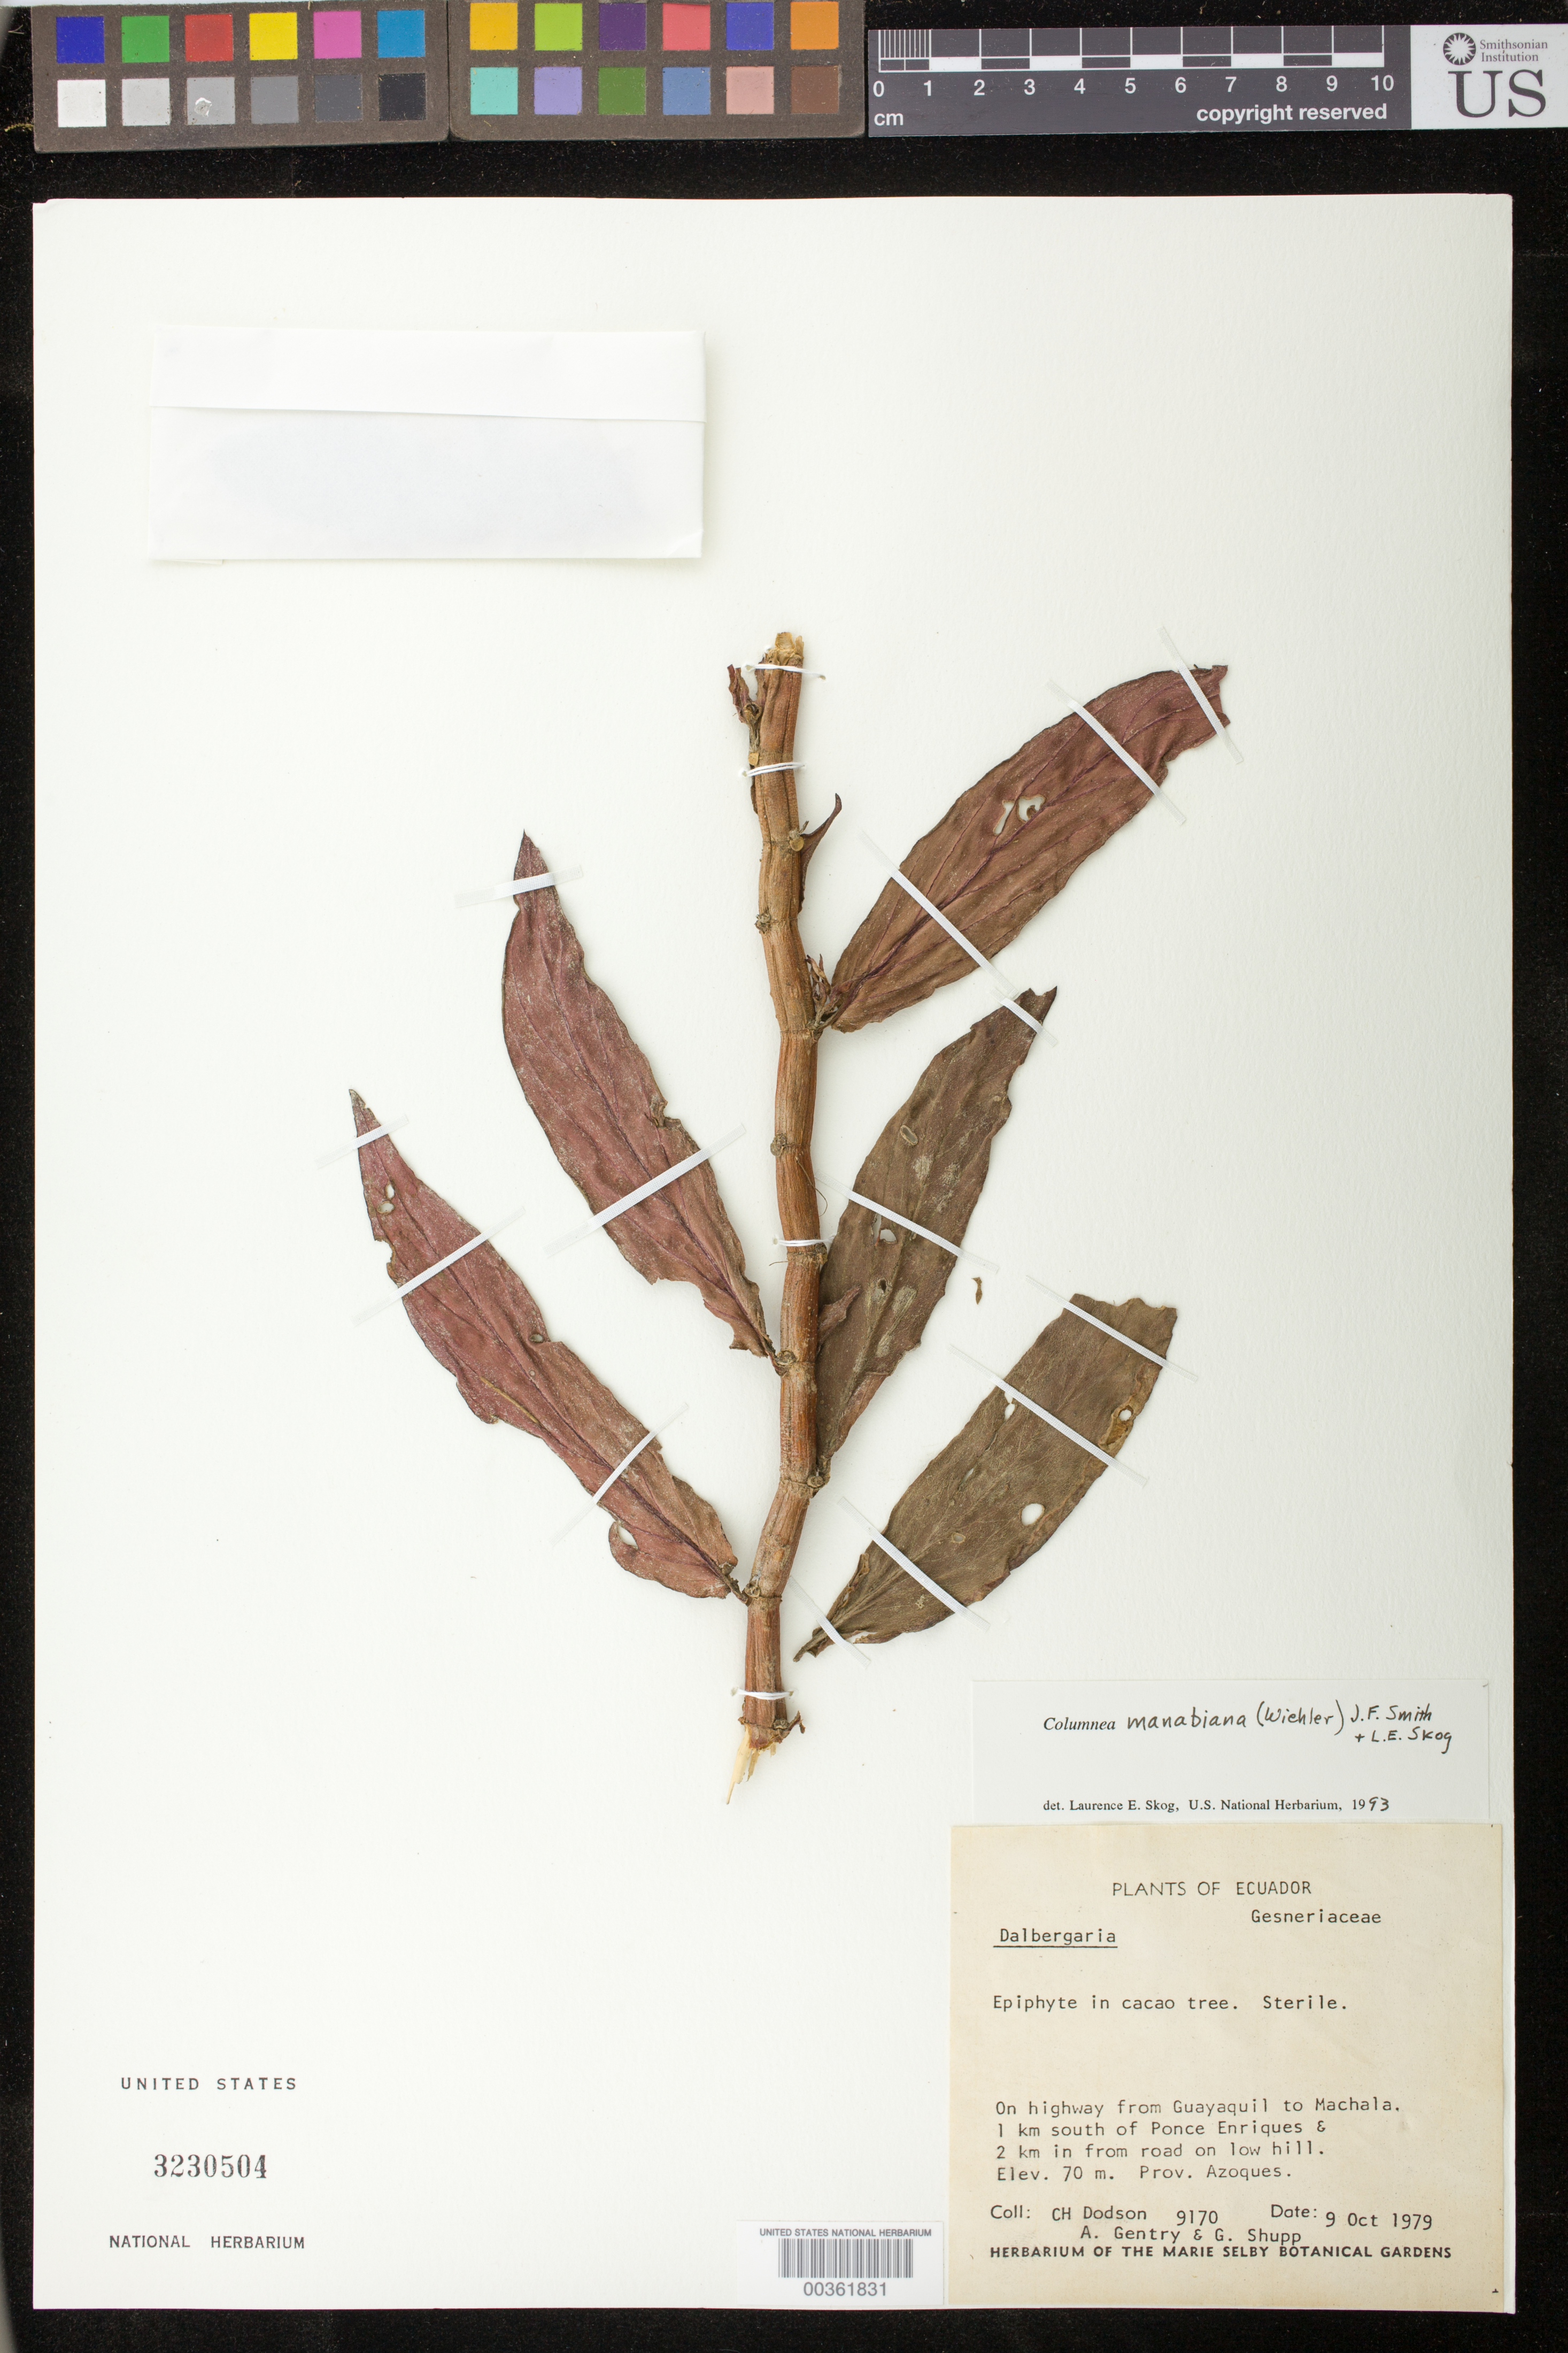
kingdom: Plantae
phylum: Tracheophyta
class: Magnoliopsida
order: Lamiales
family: Gesneriaceae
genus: Columnea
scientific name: Columnea manabiana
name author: (Wiehler) J.F. Sm. & L.E. Skog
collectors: C. H. Dodson, A. H. Gentry & G. Shupp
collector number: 9170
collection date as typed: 09 Oct 1979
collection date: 1979-10-09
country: Ecuador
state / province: El Oro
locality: On highway from Guayaquail to Machala, 1 km S of Ponce Enriques and 2 km in from road on low hill, prov. Azoques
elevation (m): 70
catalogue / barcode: US 3230504